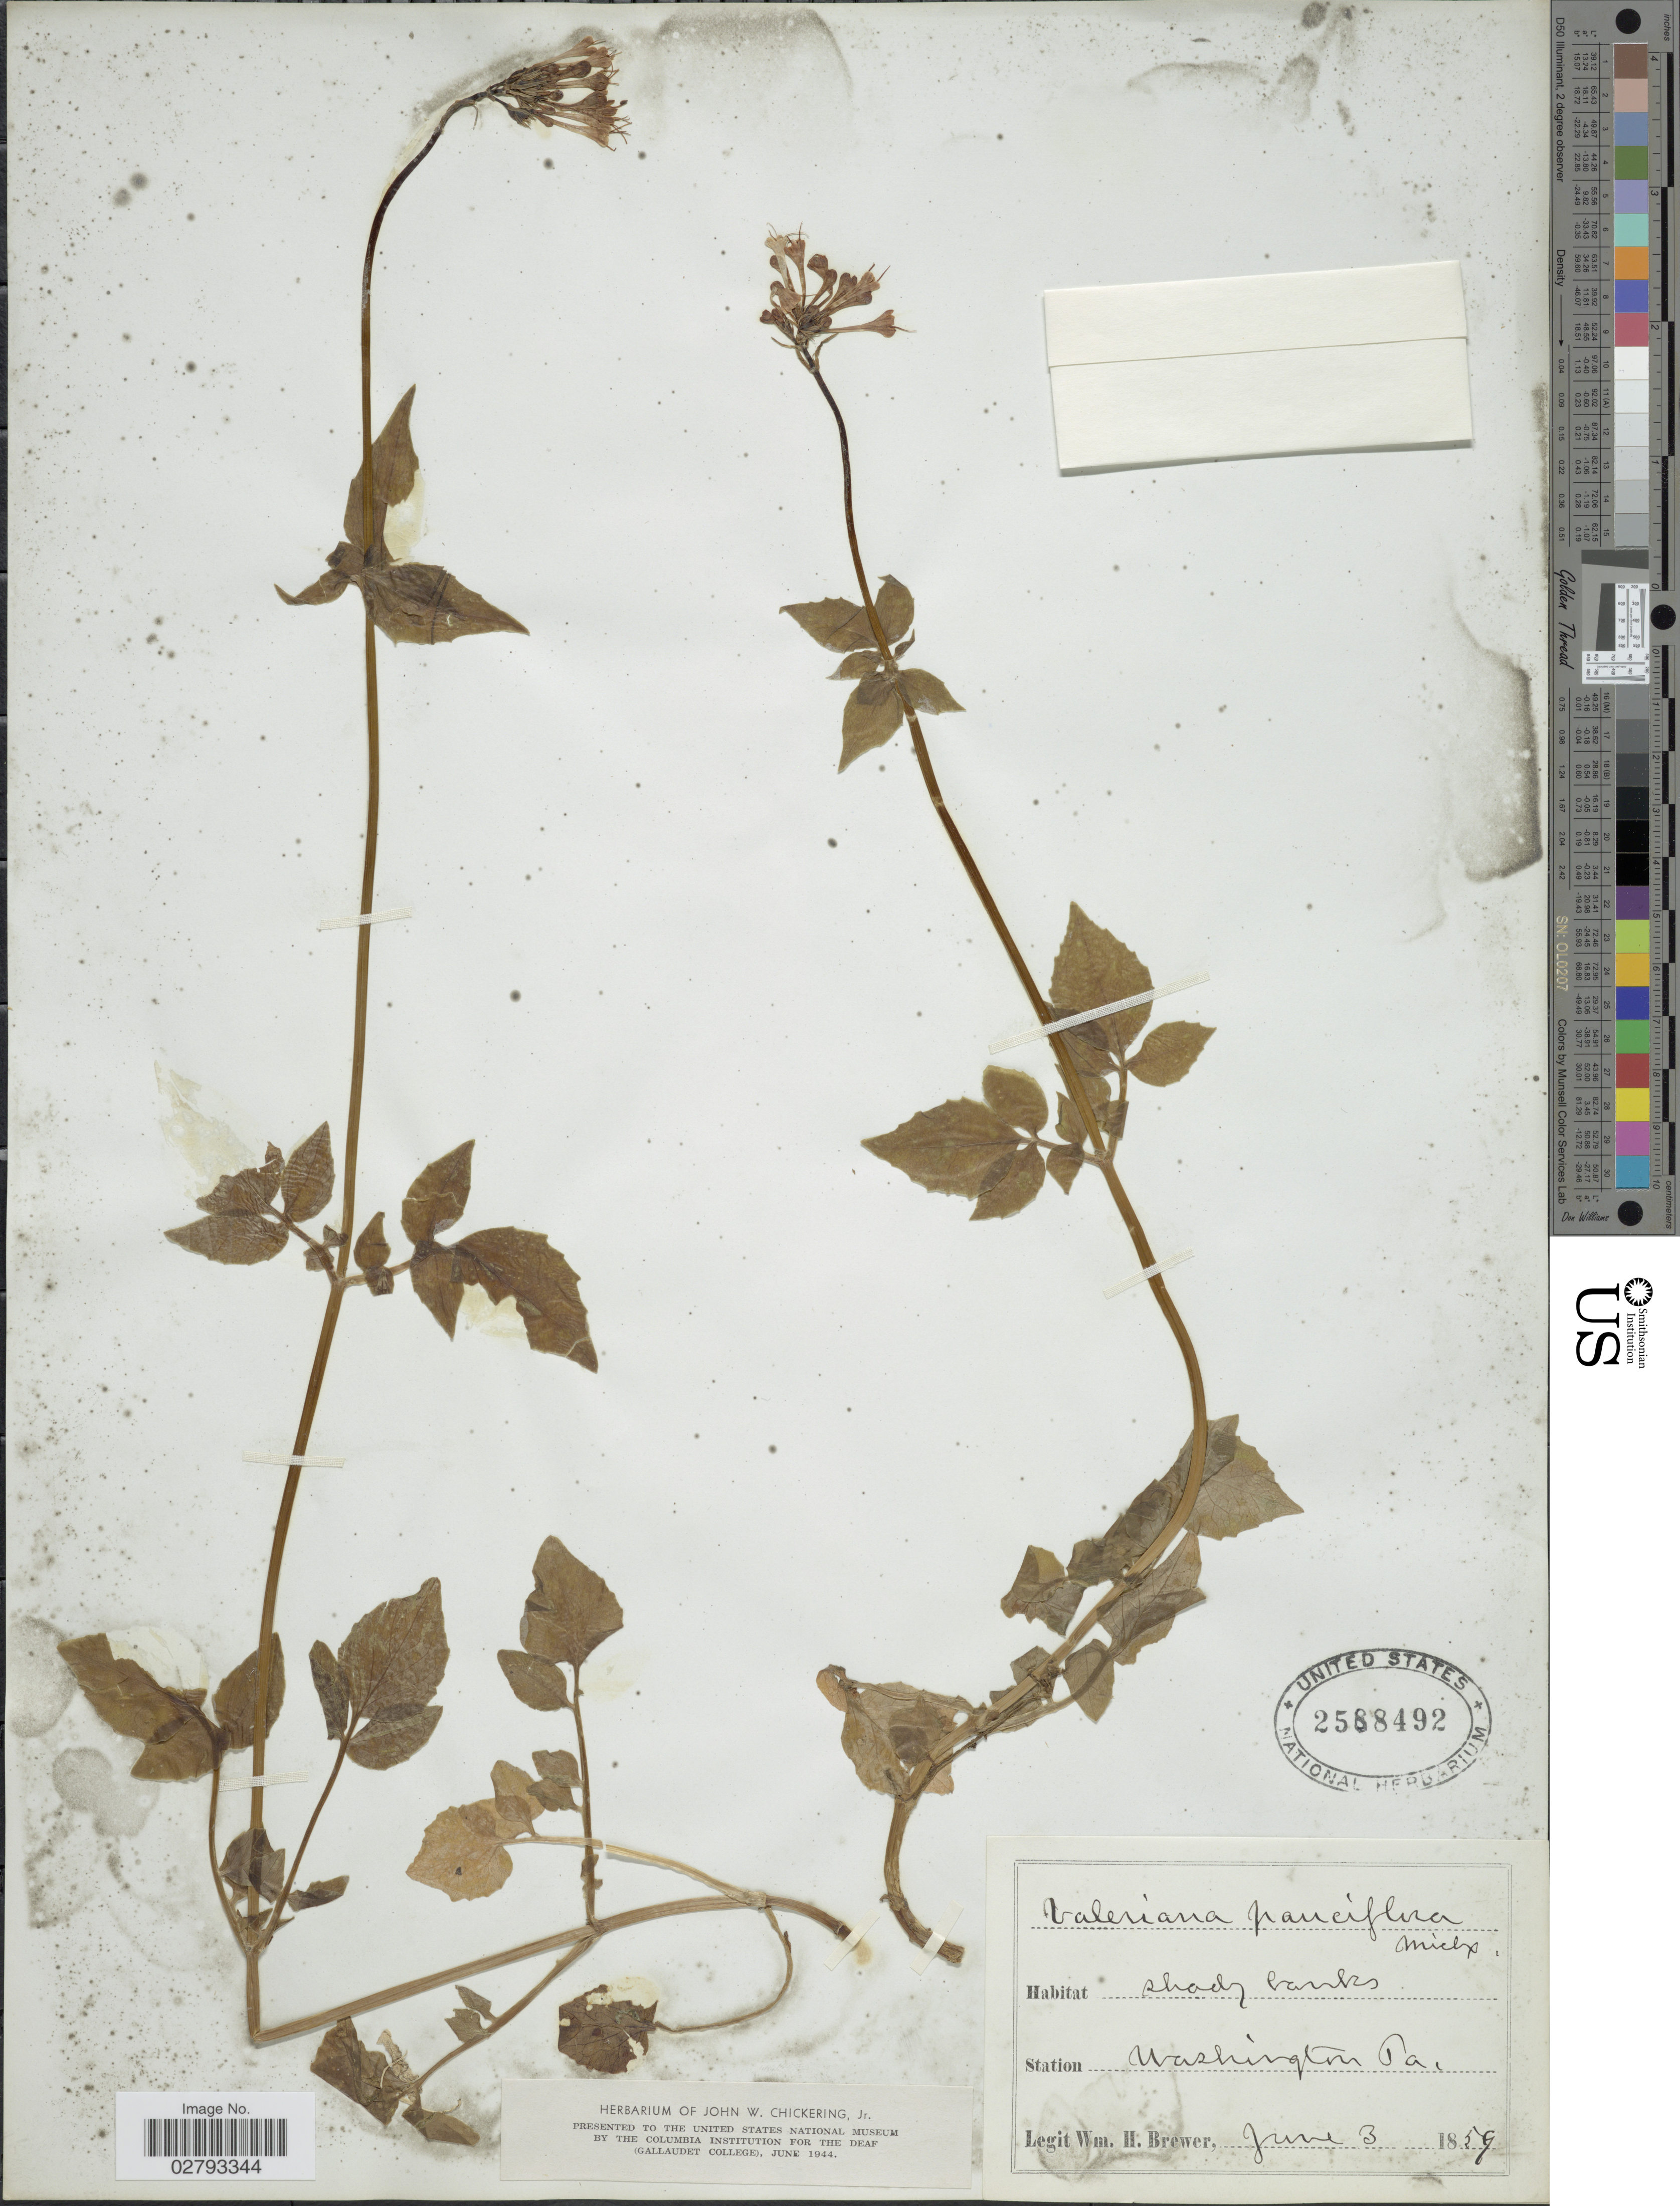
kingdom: Plantae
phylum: Tracheophyta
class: Magnoliopsida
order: Dipsacales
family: Caprifoliaceae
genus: Valeriana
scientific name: Valeriana pauciflora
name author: Michx.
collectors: W. H. Brewer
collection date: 1859-06-03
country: United States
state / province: Pennsylvania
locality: Washington, Pa.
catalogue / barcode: US 2588492